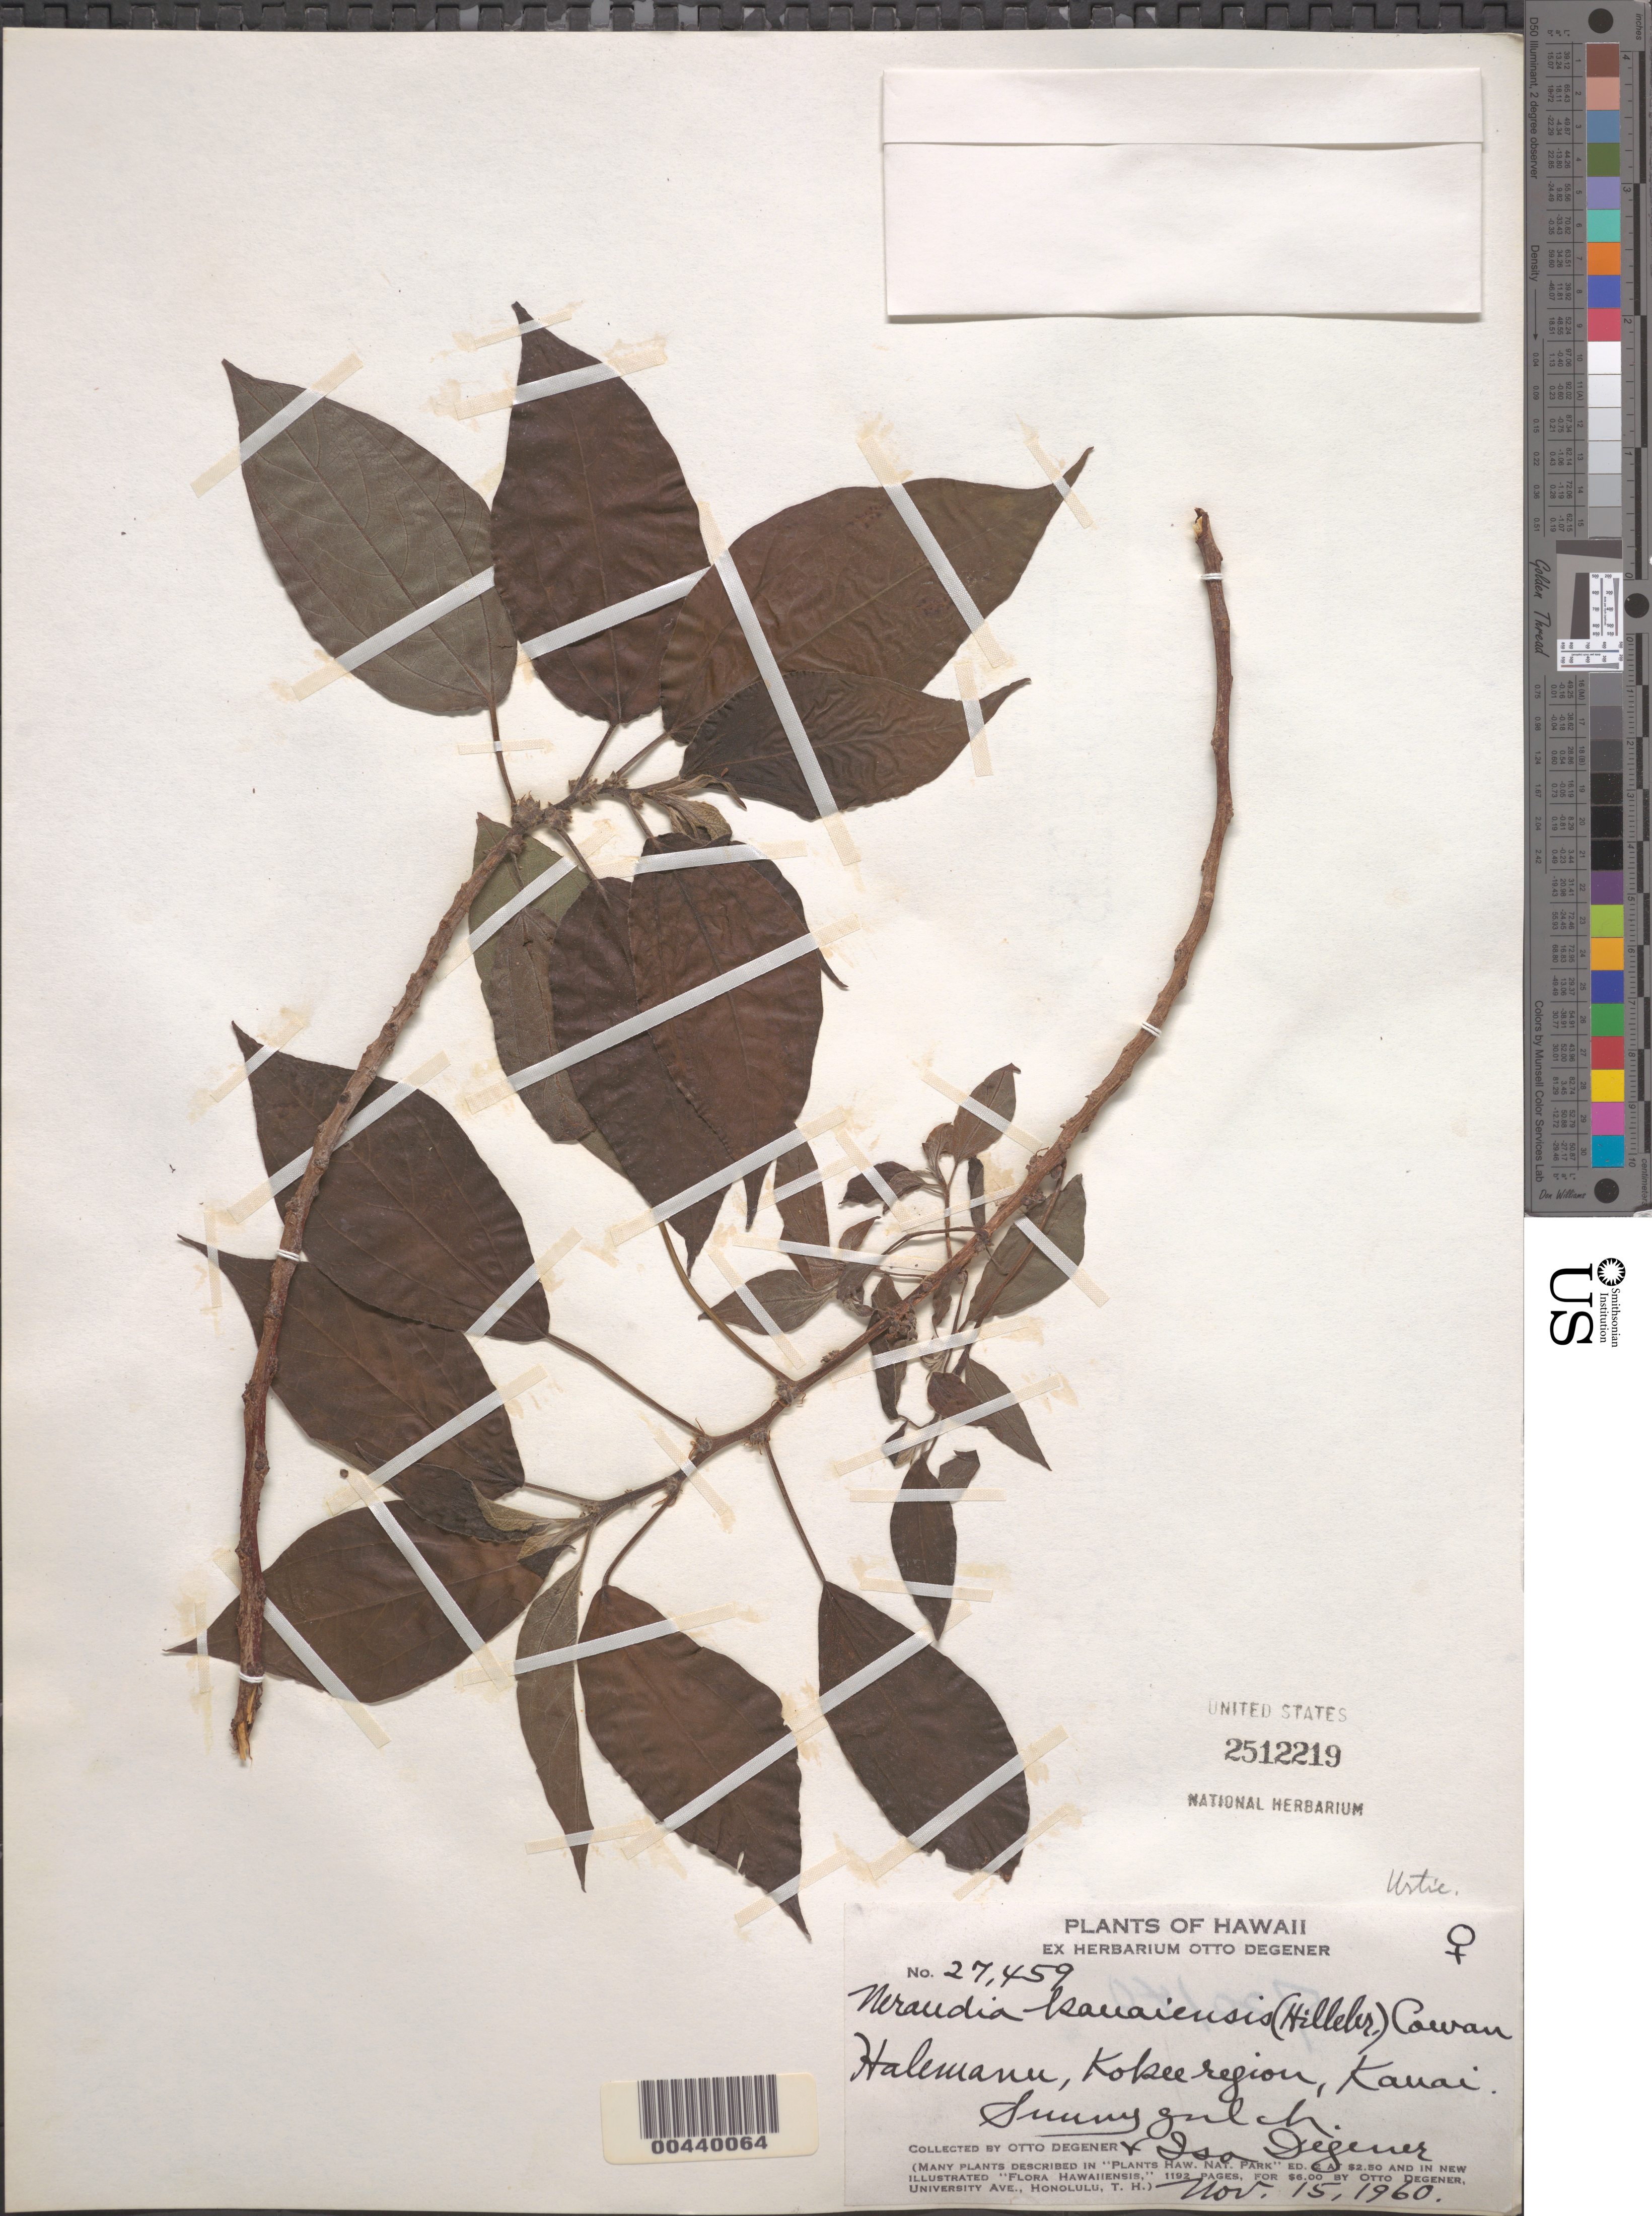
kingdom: Plantae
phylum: Tracheophyta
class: Magnoliopsida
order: Rosales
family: Urticaceae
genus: Neraudia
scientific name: Neraudia kauaiensis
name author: (Hillebr.) R.S. Cowan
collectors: O. Degener & I. Degener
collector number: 27459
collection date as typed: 15 Nov 1960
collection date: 1960-11-15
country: United States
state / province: Hawaii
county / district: Kauai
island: Kaua'i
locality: Halemanu, Kokee region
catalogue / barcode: US 2512219